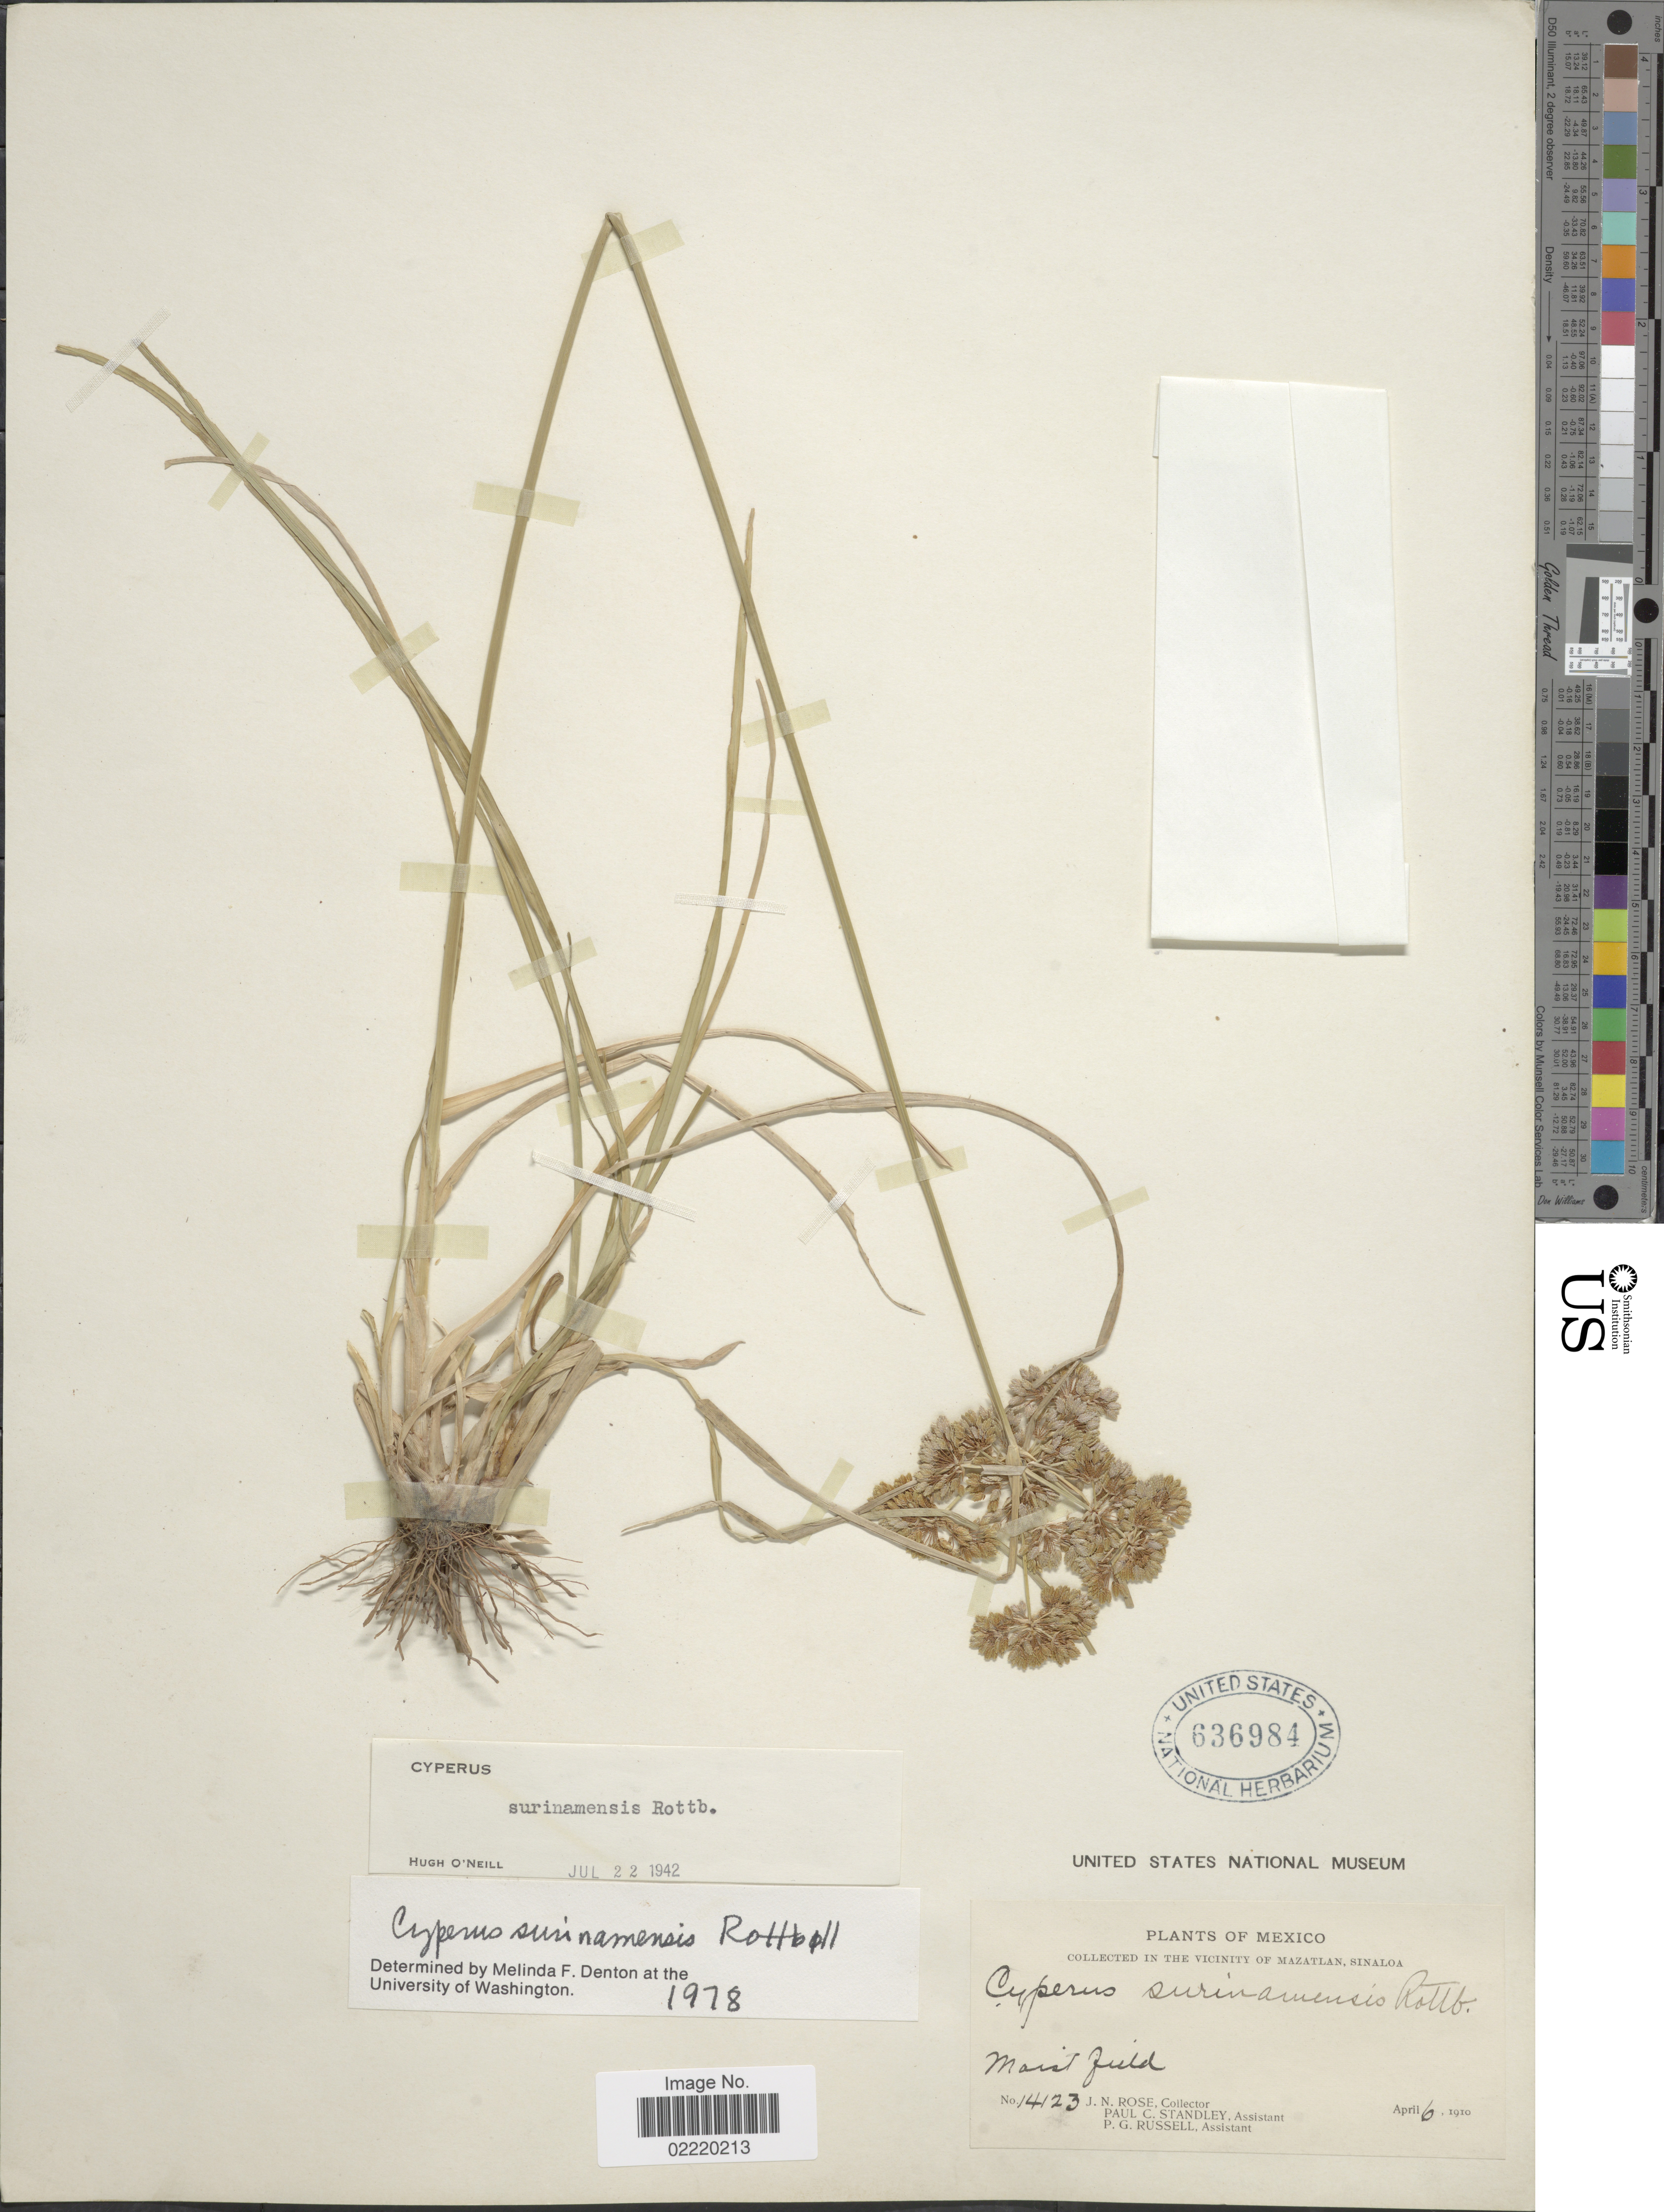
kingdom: Plantae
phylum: Tracheophyta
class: Liliopsida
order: Poales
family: Cyperaceae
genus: Cyperus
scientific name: Cyperus surinamensis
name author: Rottb.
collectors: J. N. Rose, P. C. Standley & P. G. Russell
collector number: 14123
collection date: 1910-04-06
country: Mexico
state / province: Sinaloa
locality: Moist fields, in the vicinity of Mazatlan.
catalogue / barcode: US 636984